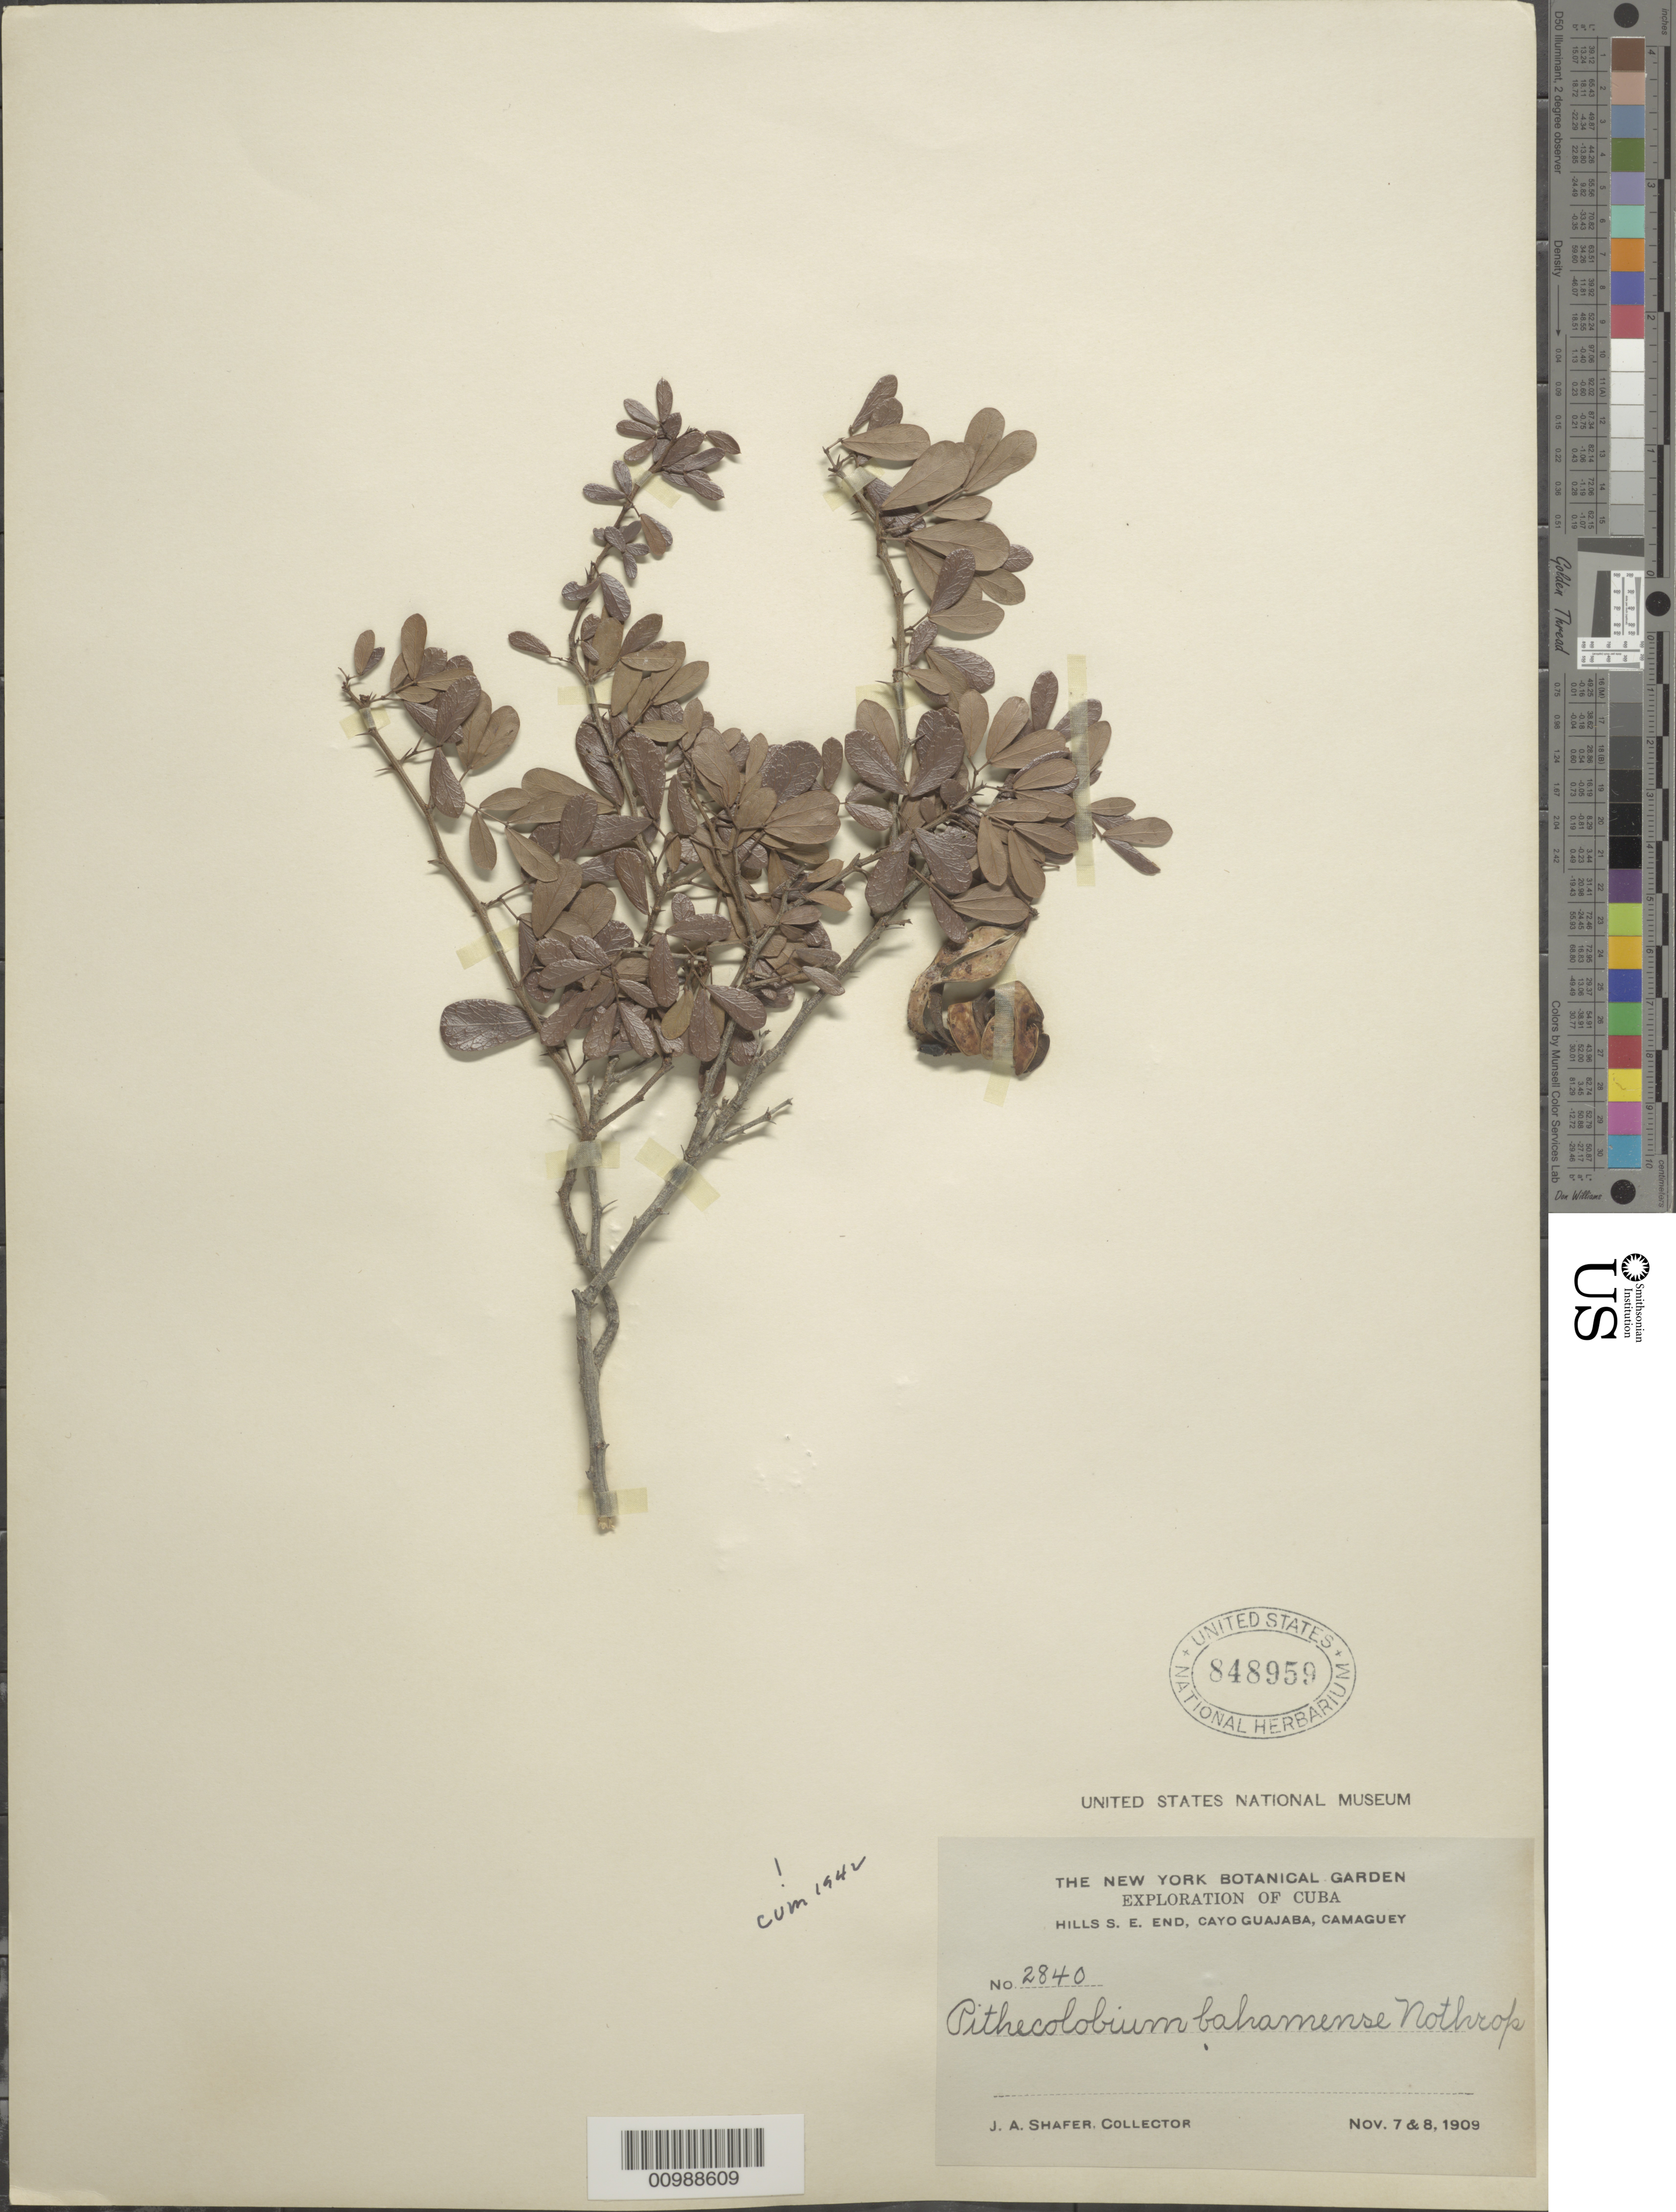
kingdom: Plantae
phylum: Tracheophyta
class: Magnoliopsida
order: Fabales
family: Fabaceae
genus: Pithecellobium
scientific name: Pithecellobium bahamense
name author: Northr.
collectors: J. A. Shafer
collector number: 2840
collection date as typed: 07 Nov 1909 to 08 Nov 1909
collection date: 1909-11-07/1909-11-08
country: Cuba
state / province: Camagüey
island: Cuba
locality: Cayo Guajaba, hills SE end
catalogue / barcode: US 848959